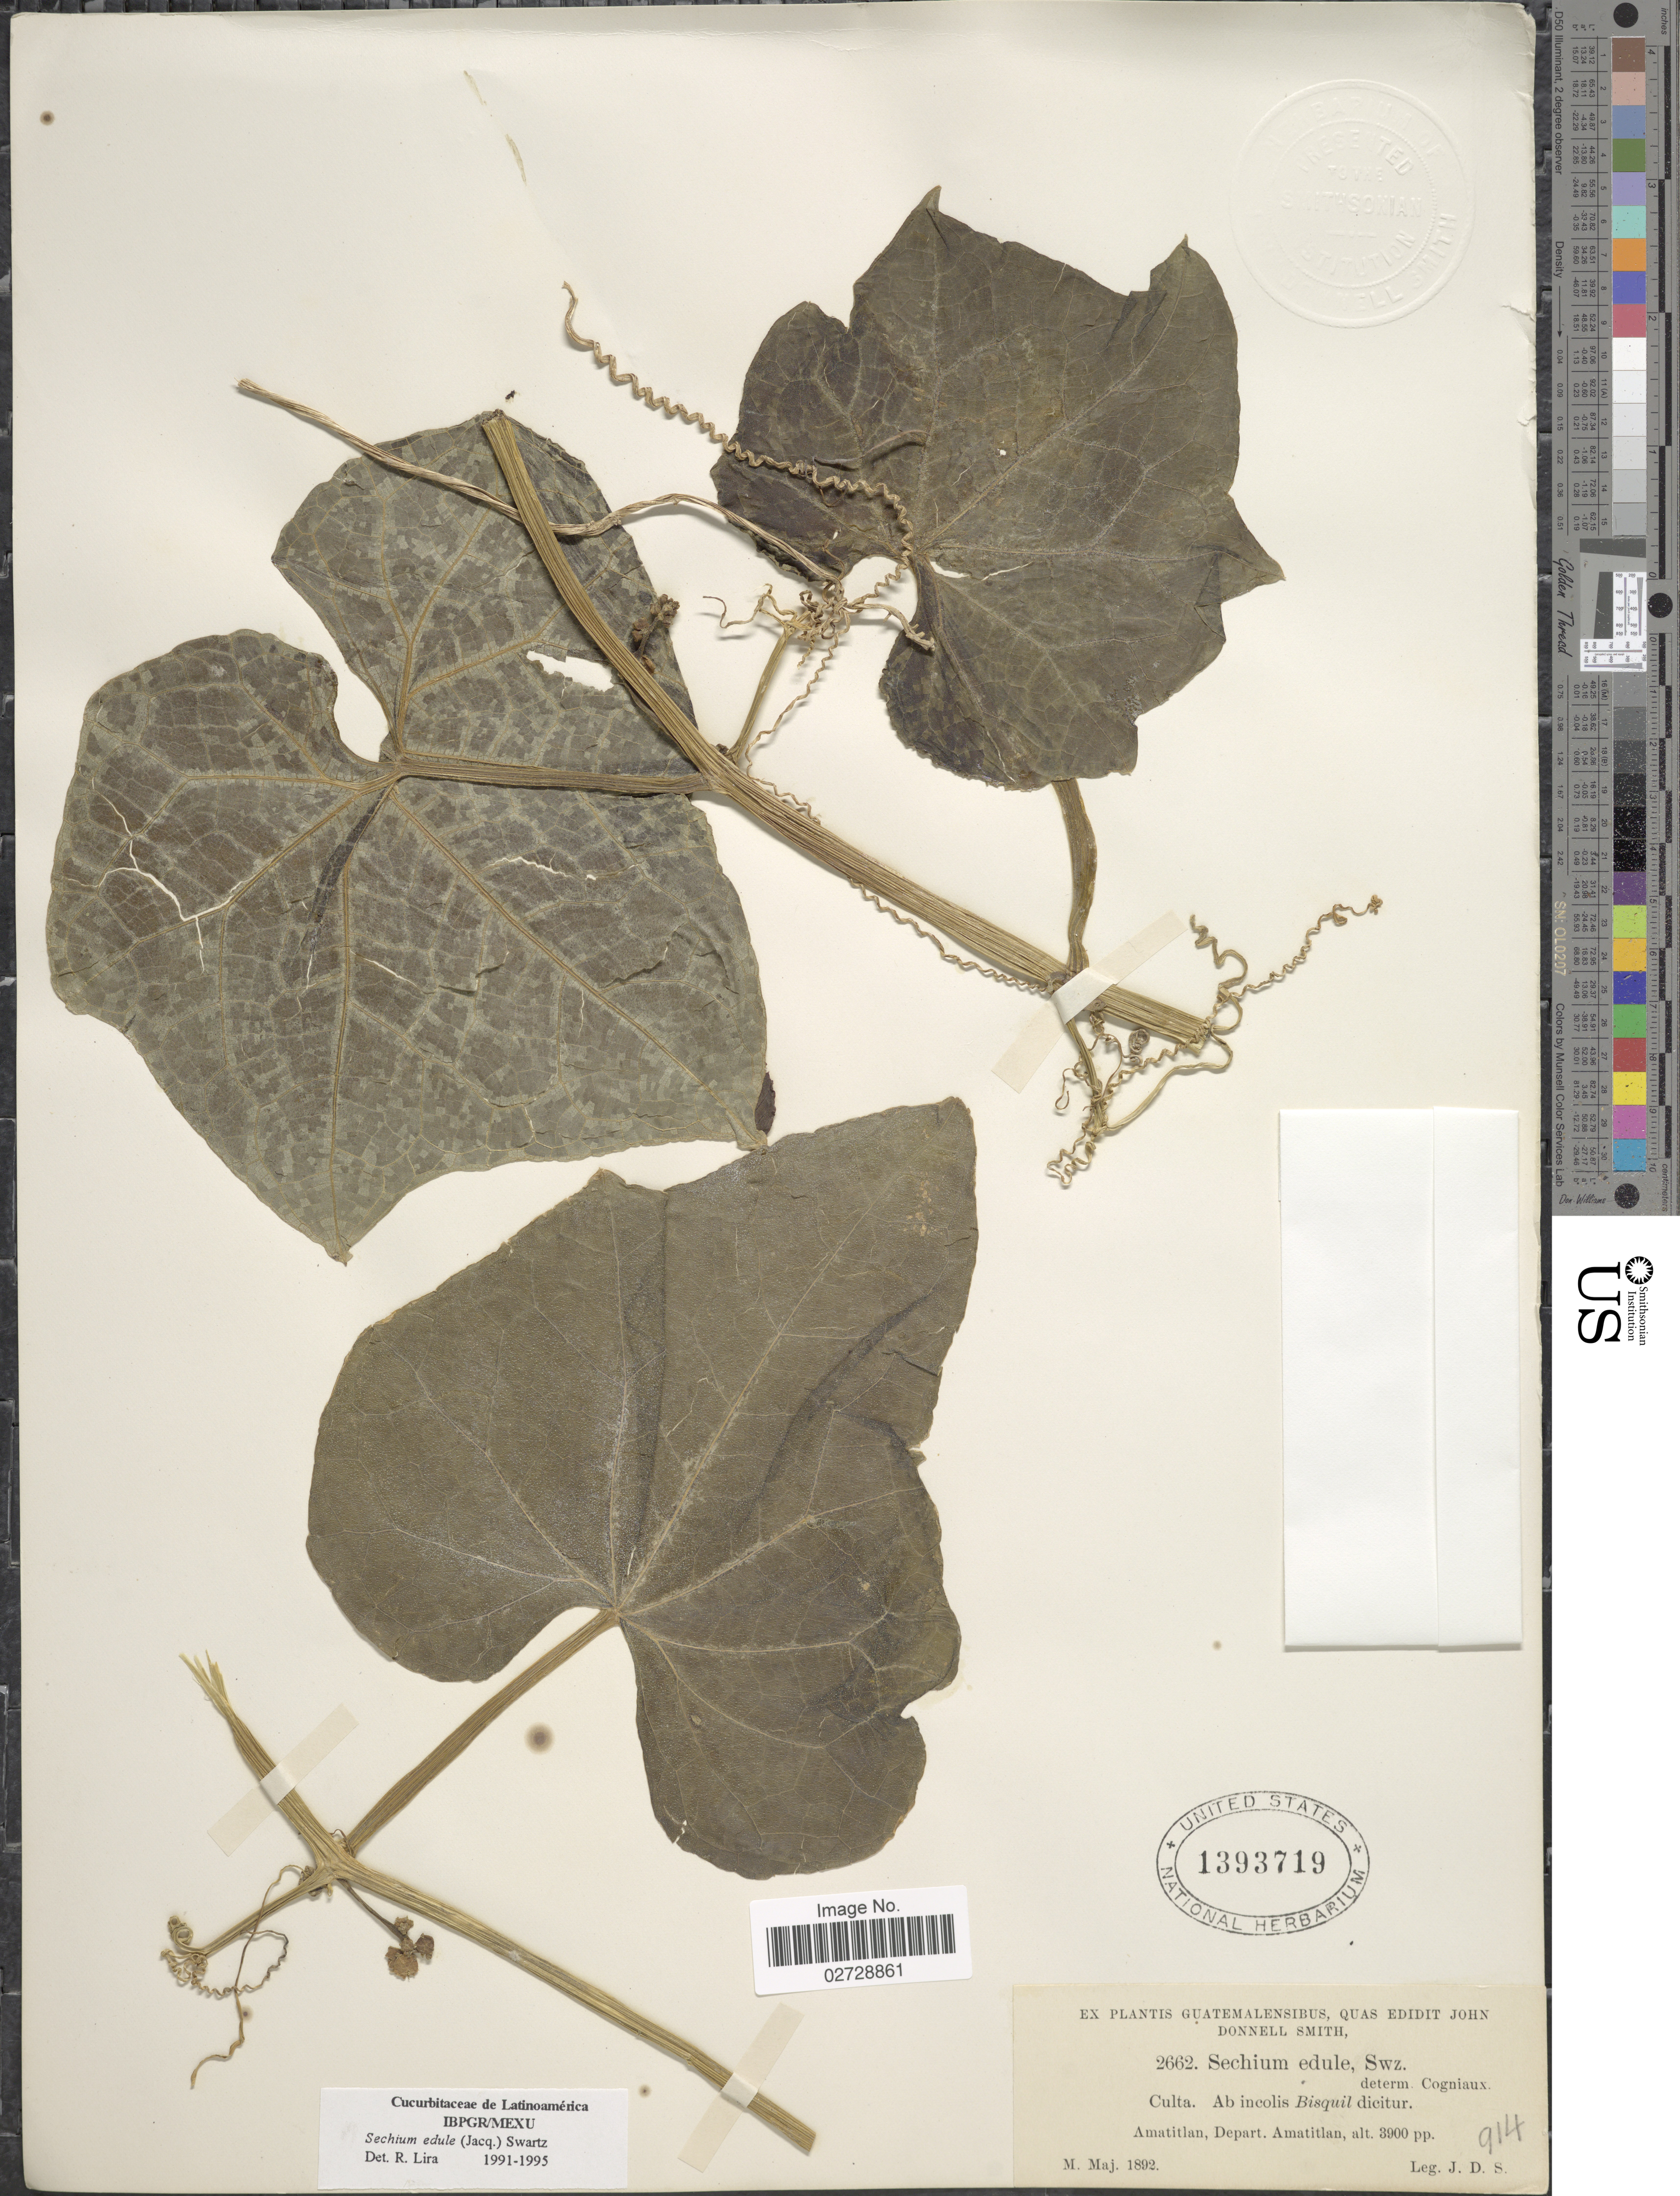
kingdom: Plantae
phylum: Tracheophyta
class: Magnoliopsida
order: Cucurbitales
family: Cucurbitaceae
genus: Sicyos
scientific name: Sicyos edulis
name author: Jacq.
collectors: J. Donnell Smith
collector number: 2662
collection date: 1892-05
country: Guatemala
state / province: Guatemala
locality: Amatitlan, Depart. Amatitlan.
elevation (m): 1189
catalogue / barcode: US 1393719